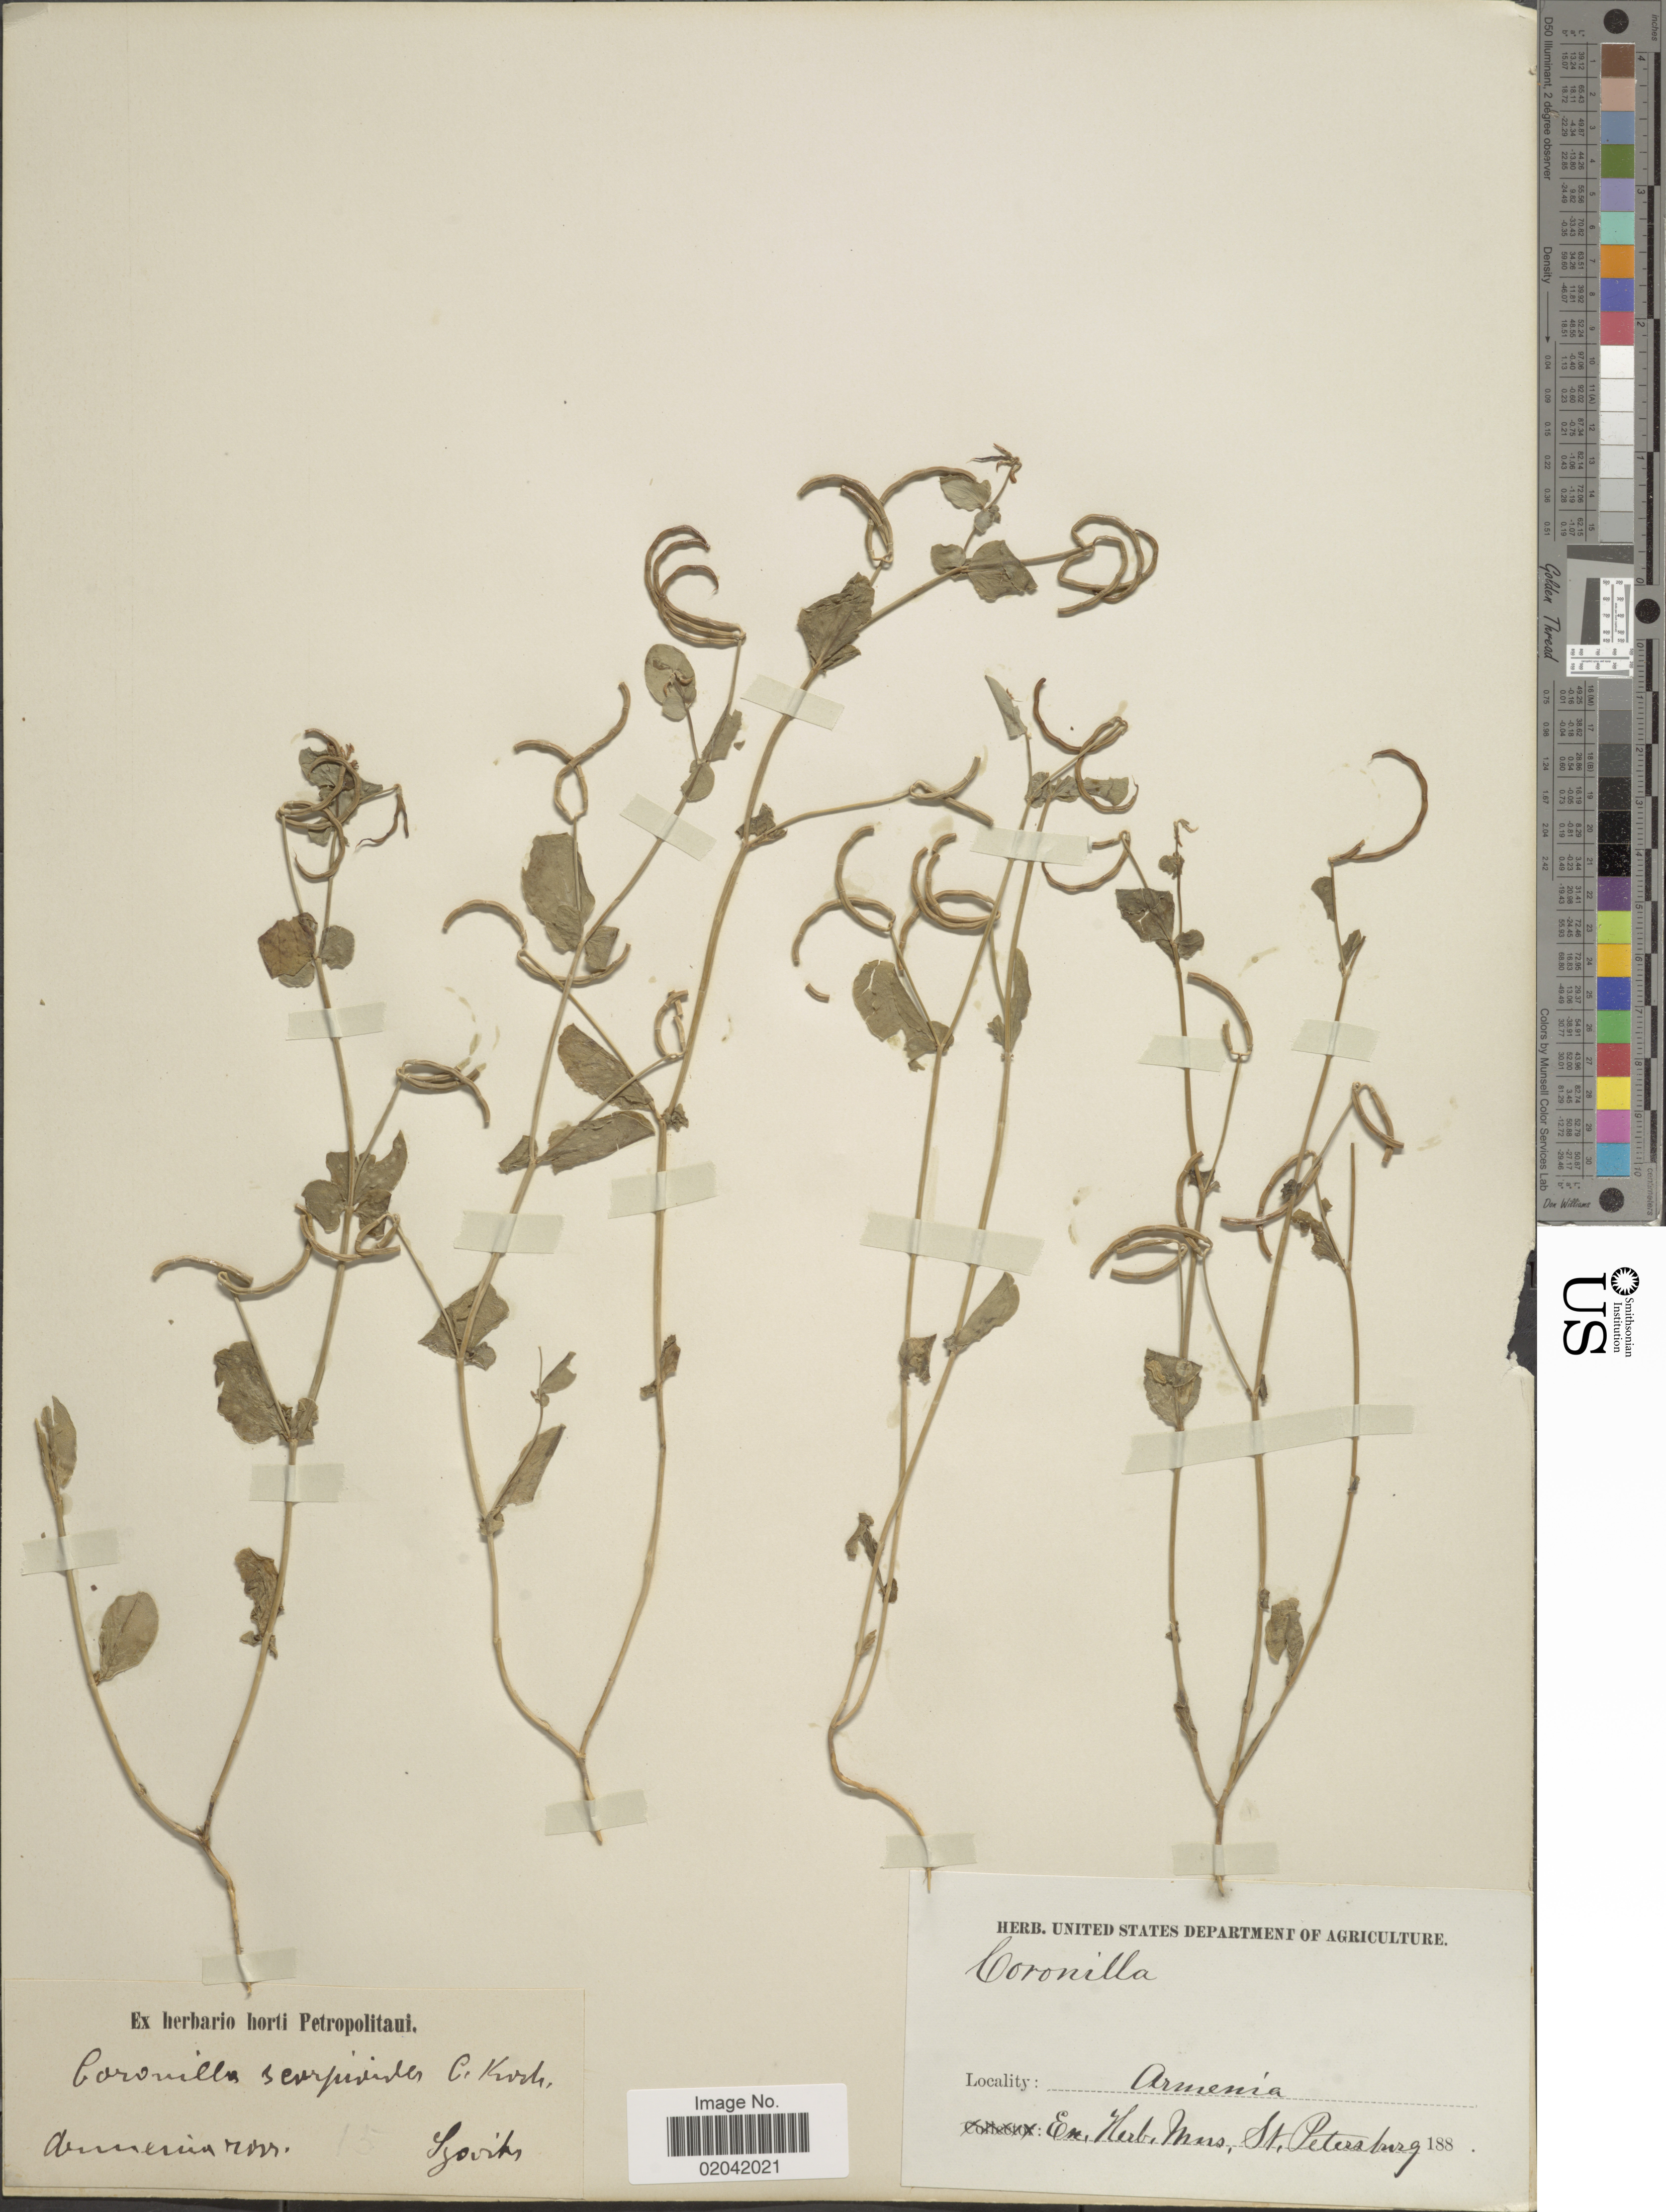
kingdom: Plantae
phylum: Tracheophyta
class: Magnoliopsida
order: Fabales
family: Fabaceae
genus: Coronilla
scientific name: Coronilla scorpioides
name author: K. Koch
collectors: Szovits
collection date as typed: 188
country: Armenia